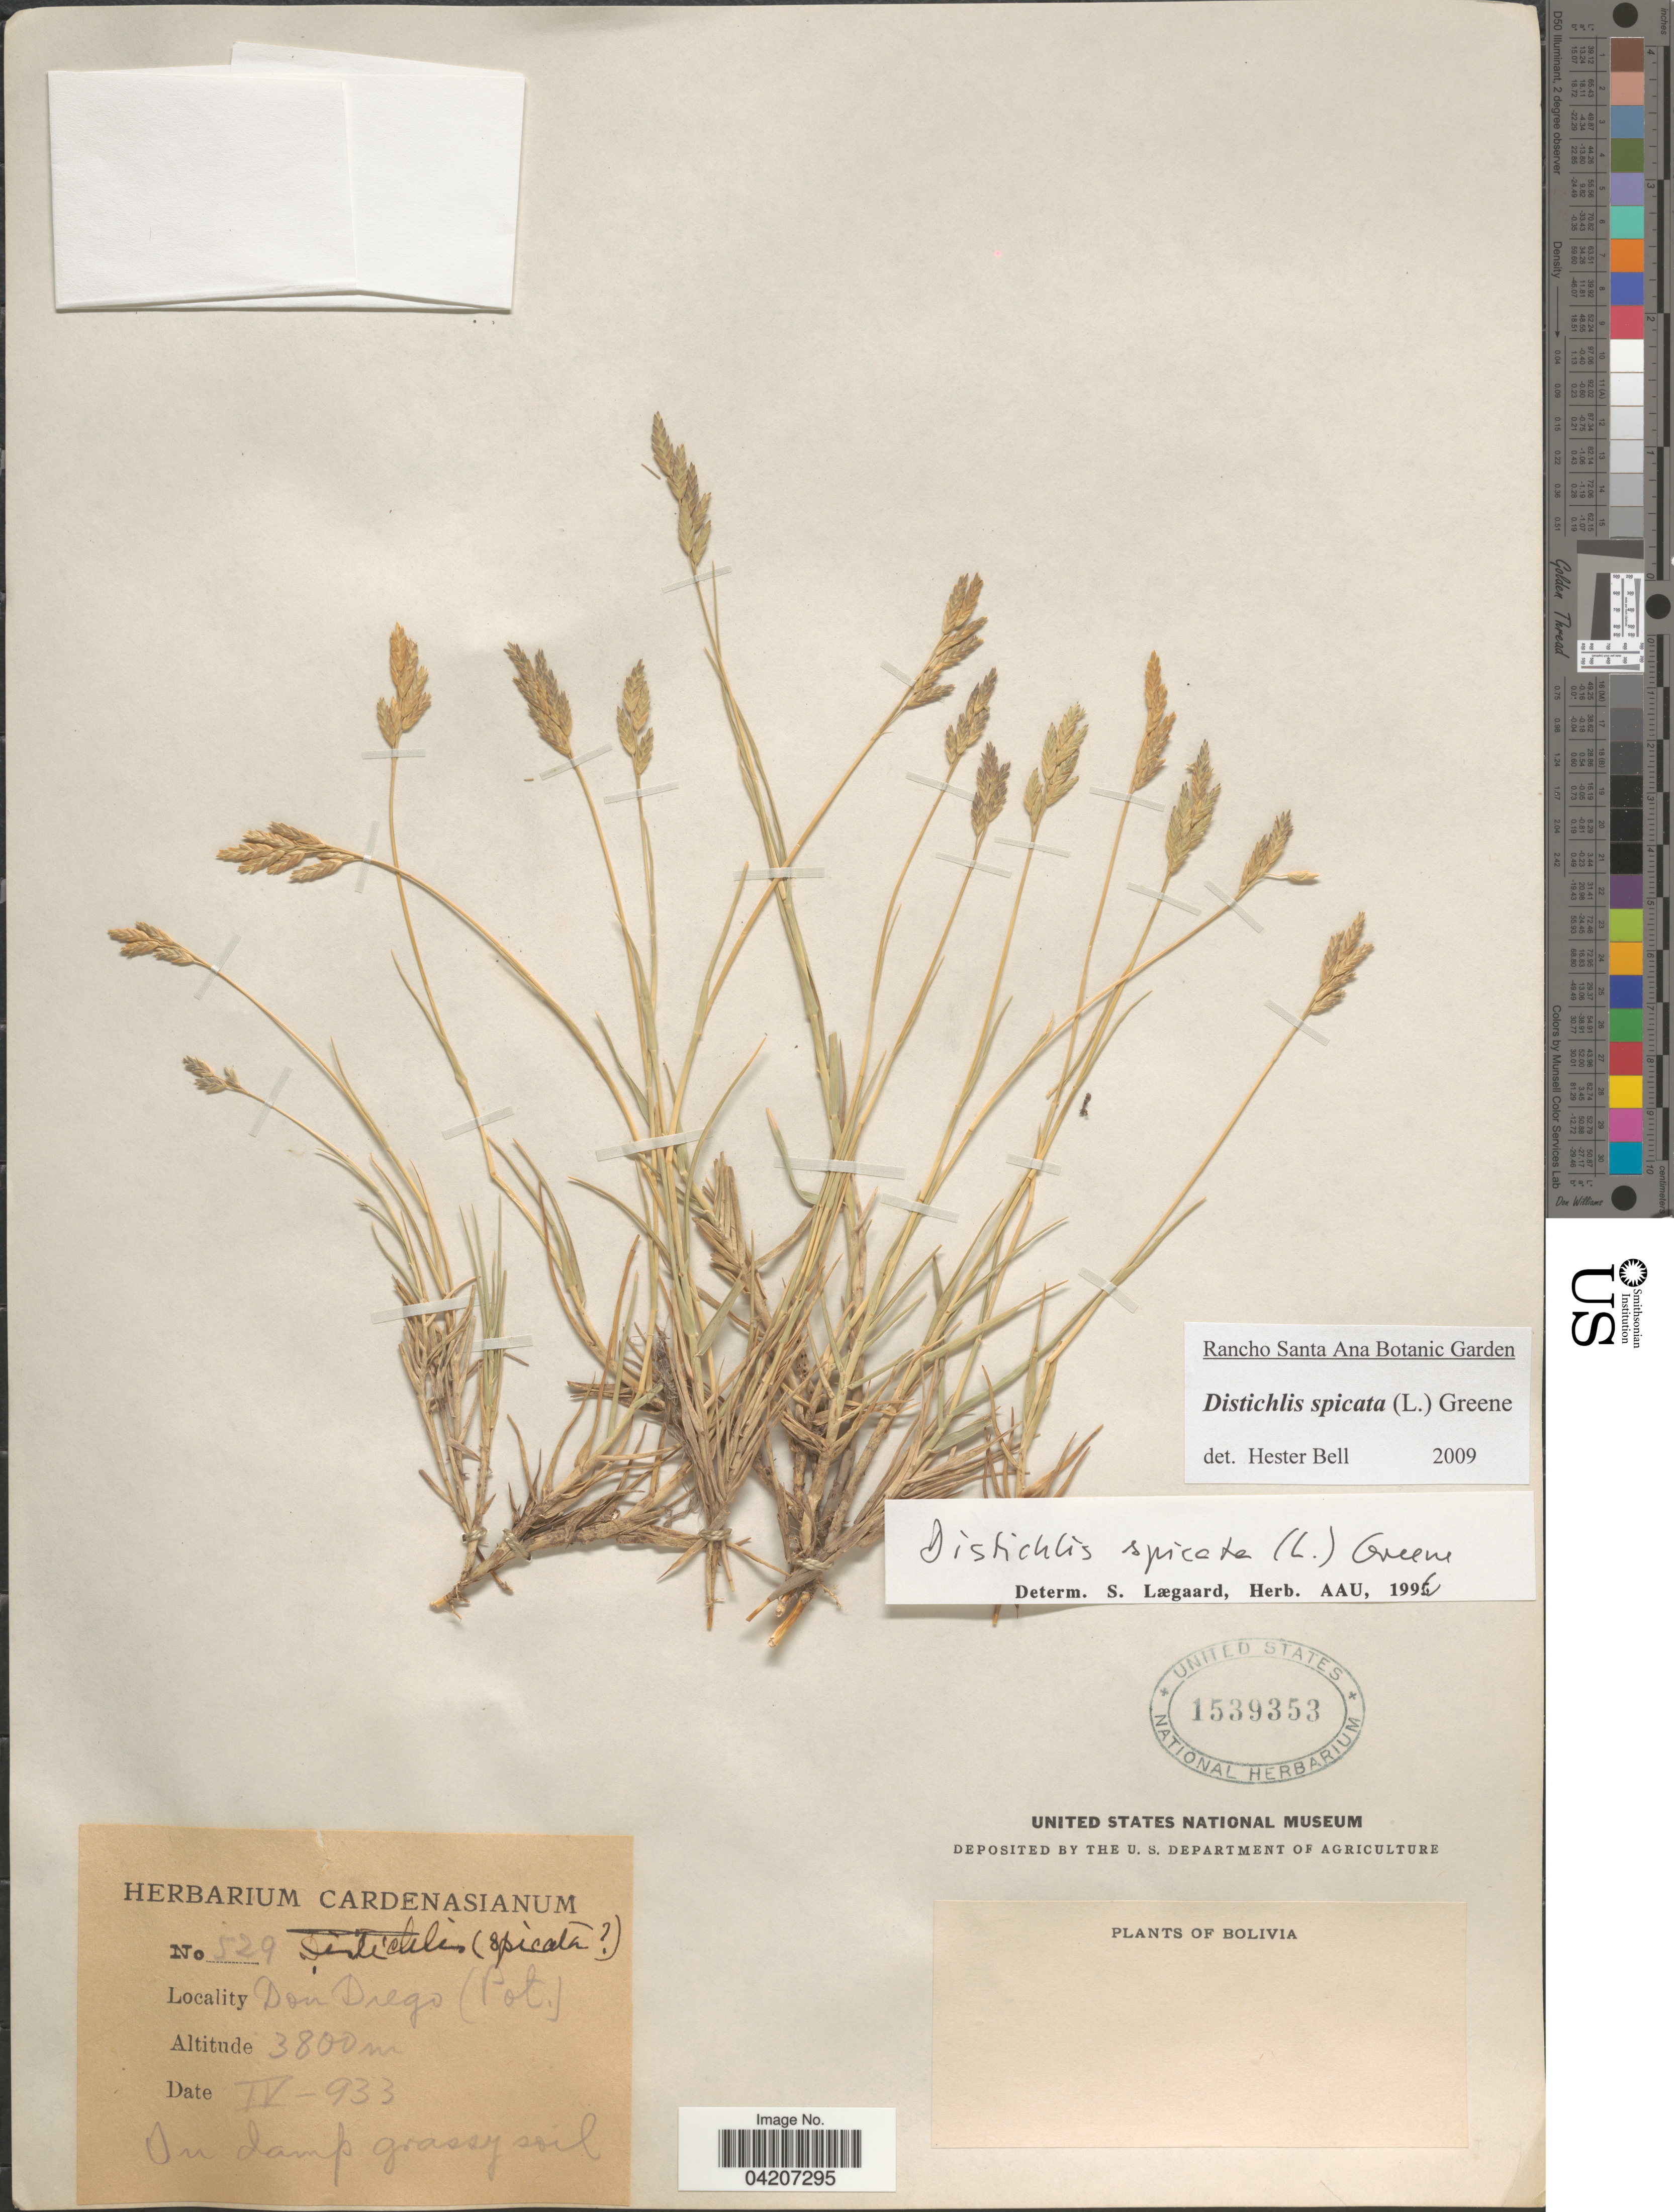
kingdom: Plantae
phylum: Tracheophyta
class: Liliopsida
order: Poales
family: Poaceae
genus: Distichlis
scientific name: Distichlis spicata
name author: (L.) Greene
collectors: ex herb. Cardenasianum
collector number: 529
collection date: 1933-04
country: Bolivia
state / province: Potosi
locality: Don Diego.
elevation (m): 3800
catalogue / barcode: US 1539353